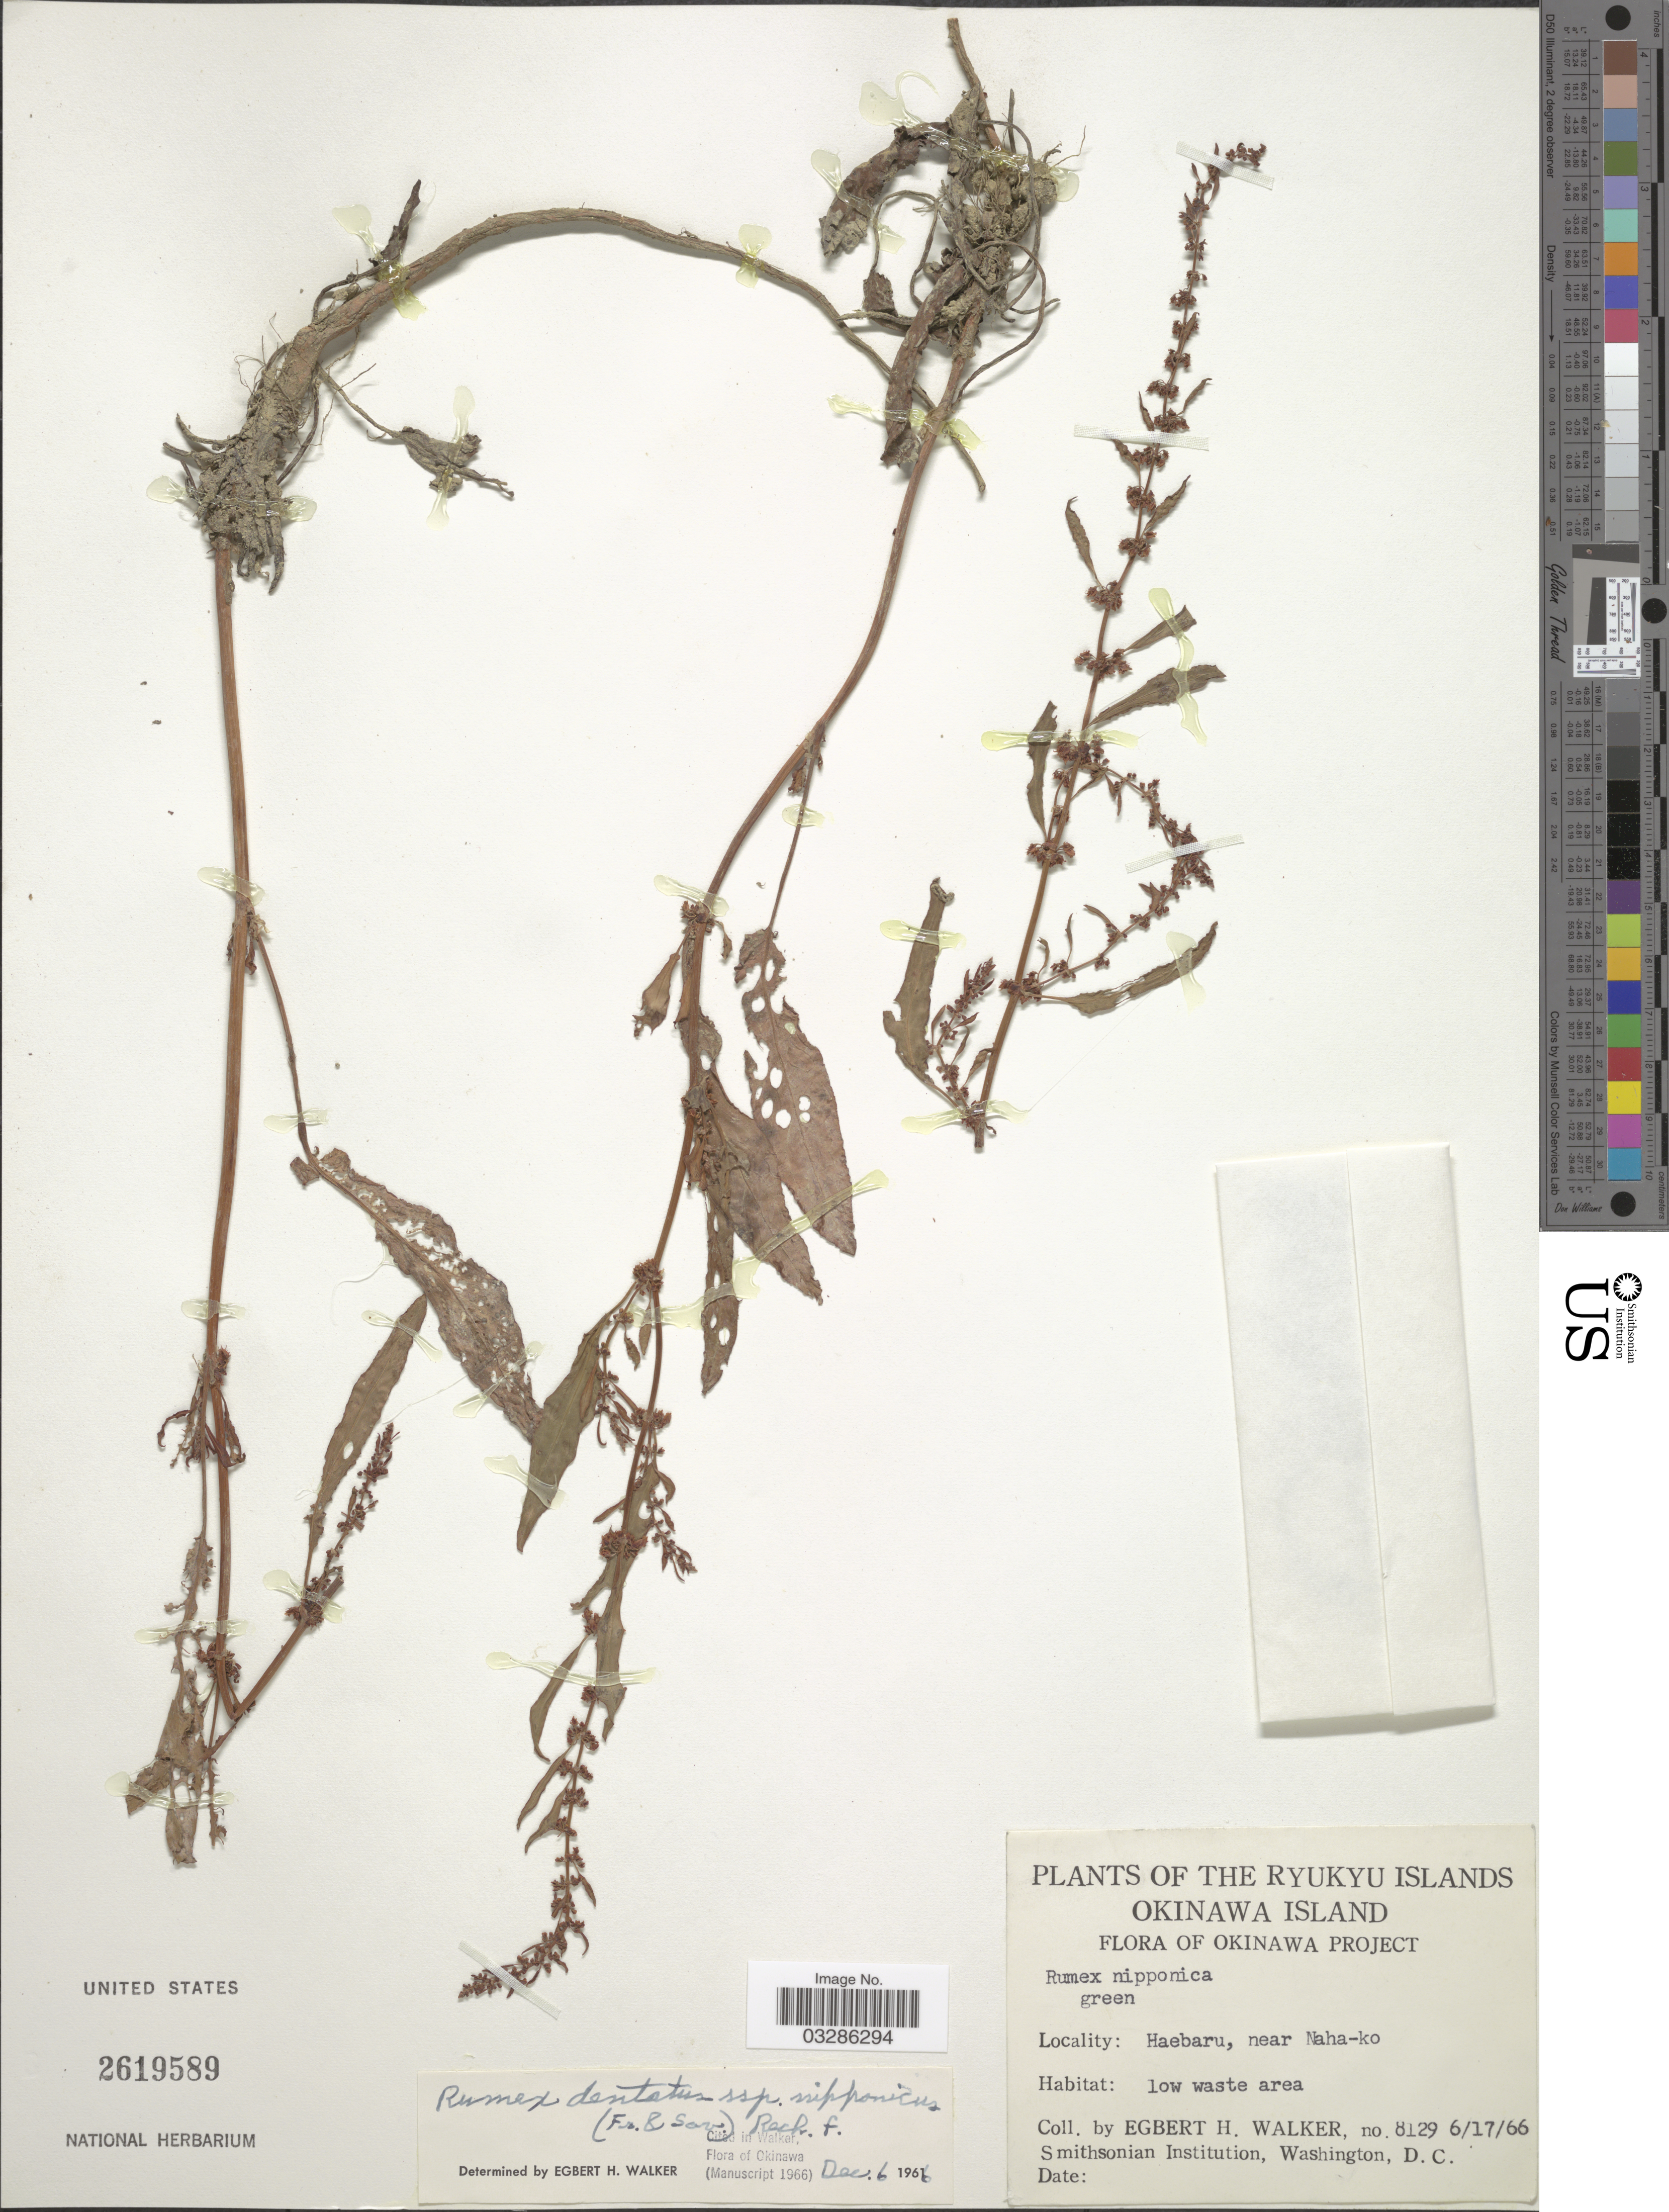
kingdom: Plantae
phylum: Tracheophyta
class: Magnoliopsida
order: Caryophyllales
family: Polygonaceae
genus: Rumex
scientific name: Rumex dentatus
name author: L.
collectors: E. H. Walker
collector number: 8129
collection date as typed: Transcribed d/m/y: 17/6/66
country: Japan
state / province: Okinawa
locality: The Ryukyu Islands. Haebaru, near Naha-ko.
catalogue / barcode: US 2619589